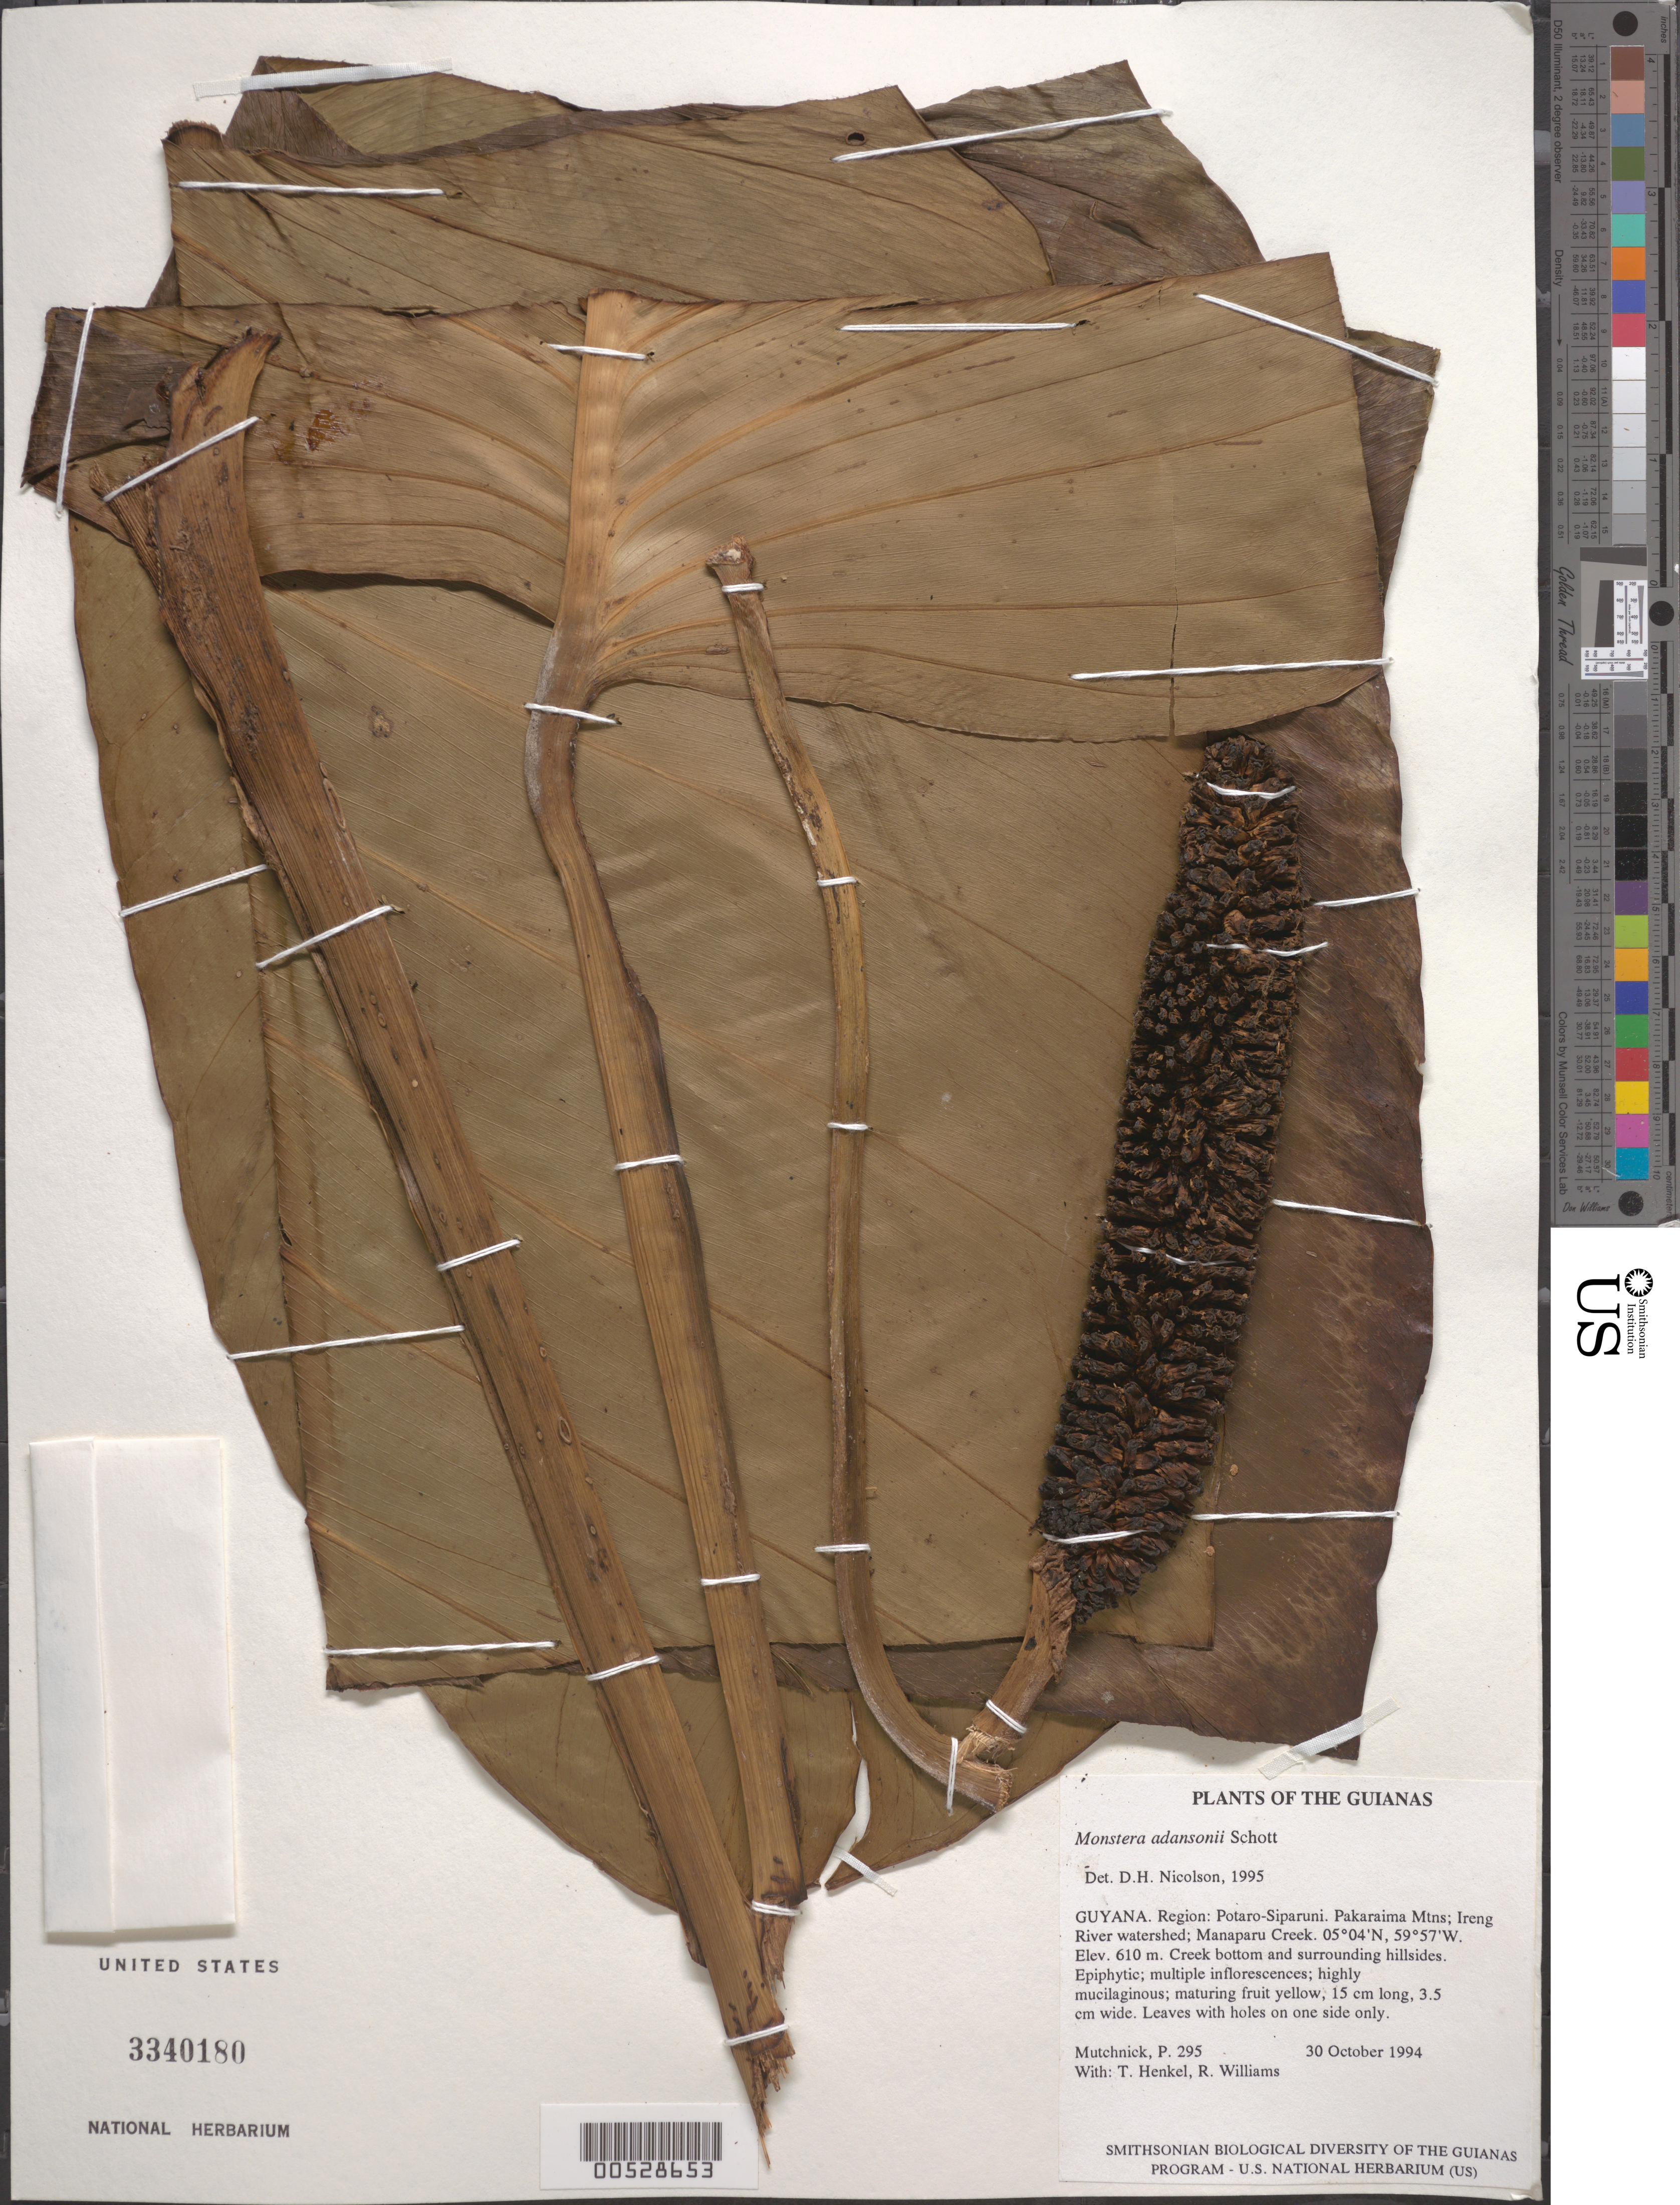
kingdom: Plantae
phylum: Tracheophyta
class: Liliopsida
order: Alismatales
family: Araceae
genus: Monstera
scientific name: Monstera adansonii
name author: Schott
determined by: Nicolson, Dan H.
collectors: P. Mutchnick, T. Henkel & R. Williams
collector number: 295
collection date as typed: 30 October 1994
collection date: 1994-10-30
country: Guyana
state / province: Potaro-Siparuni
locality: Pakaraima Mtns; Ireng River watershed; Manaparu Creek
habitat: Creek bottom and surrounding hillsides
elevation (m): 610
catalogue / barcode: US 3340180